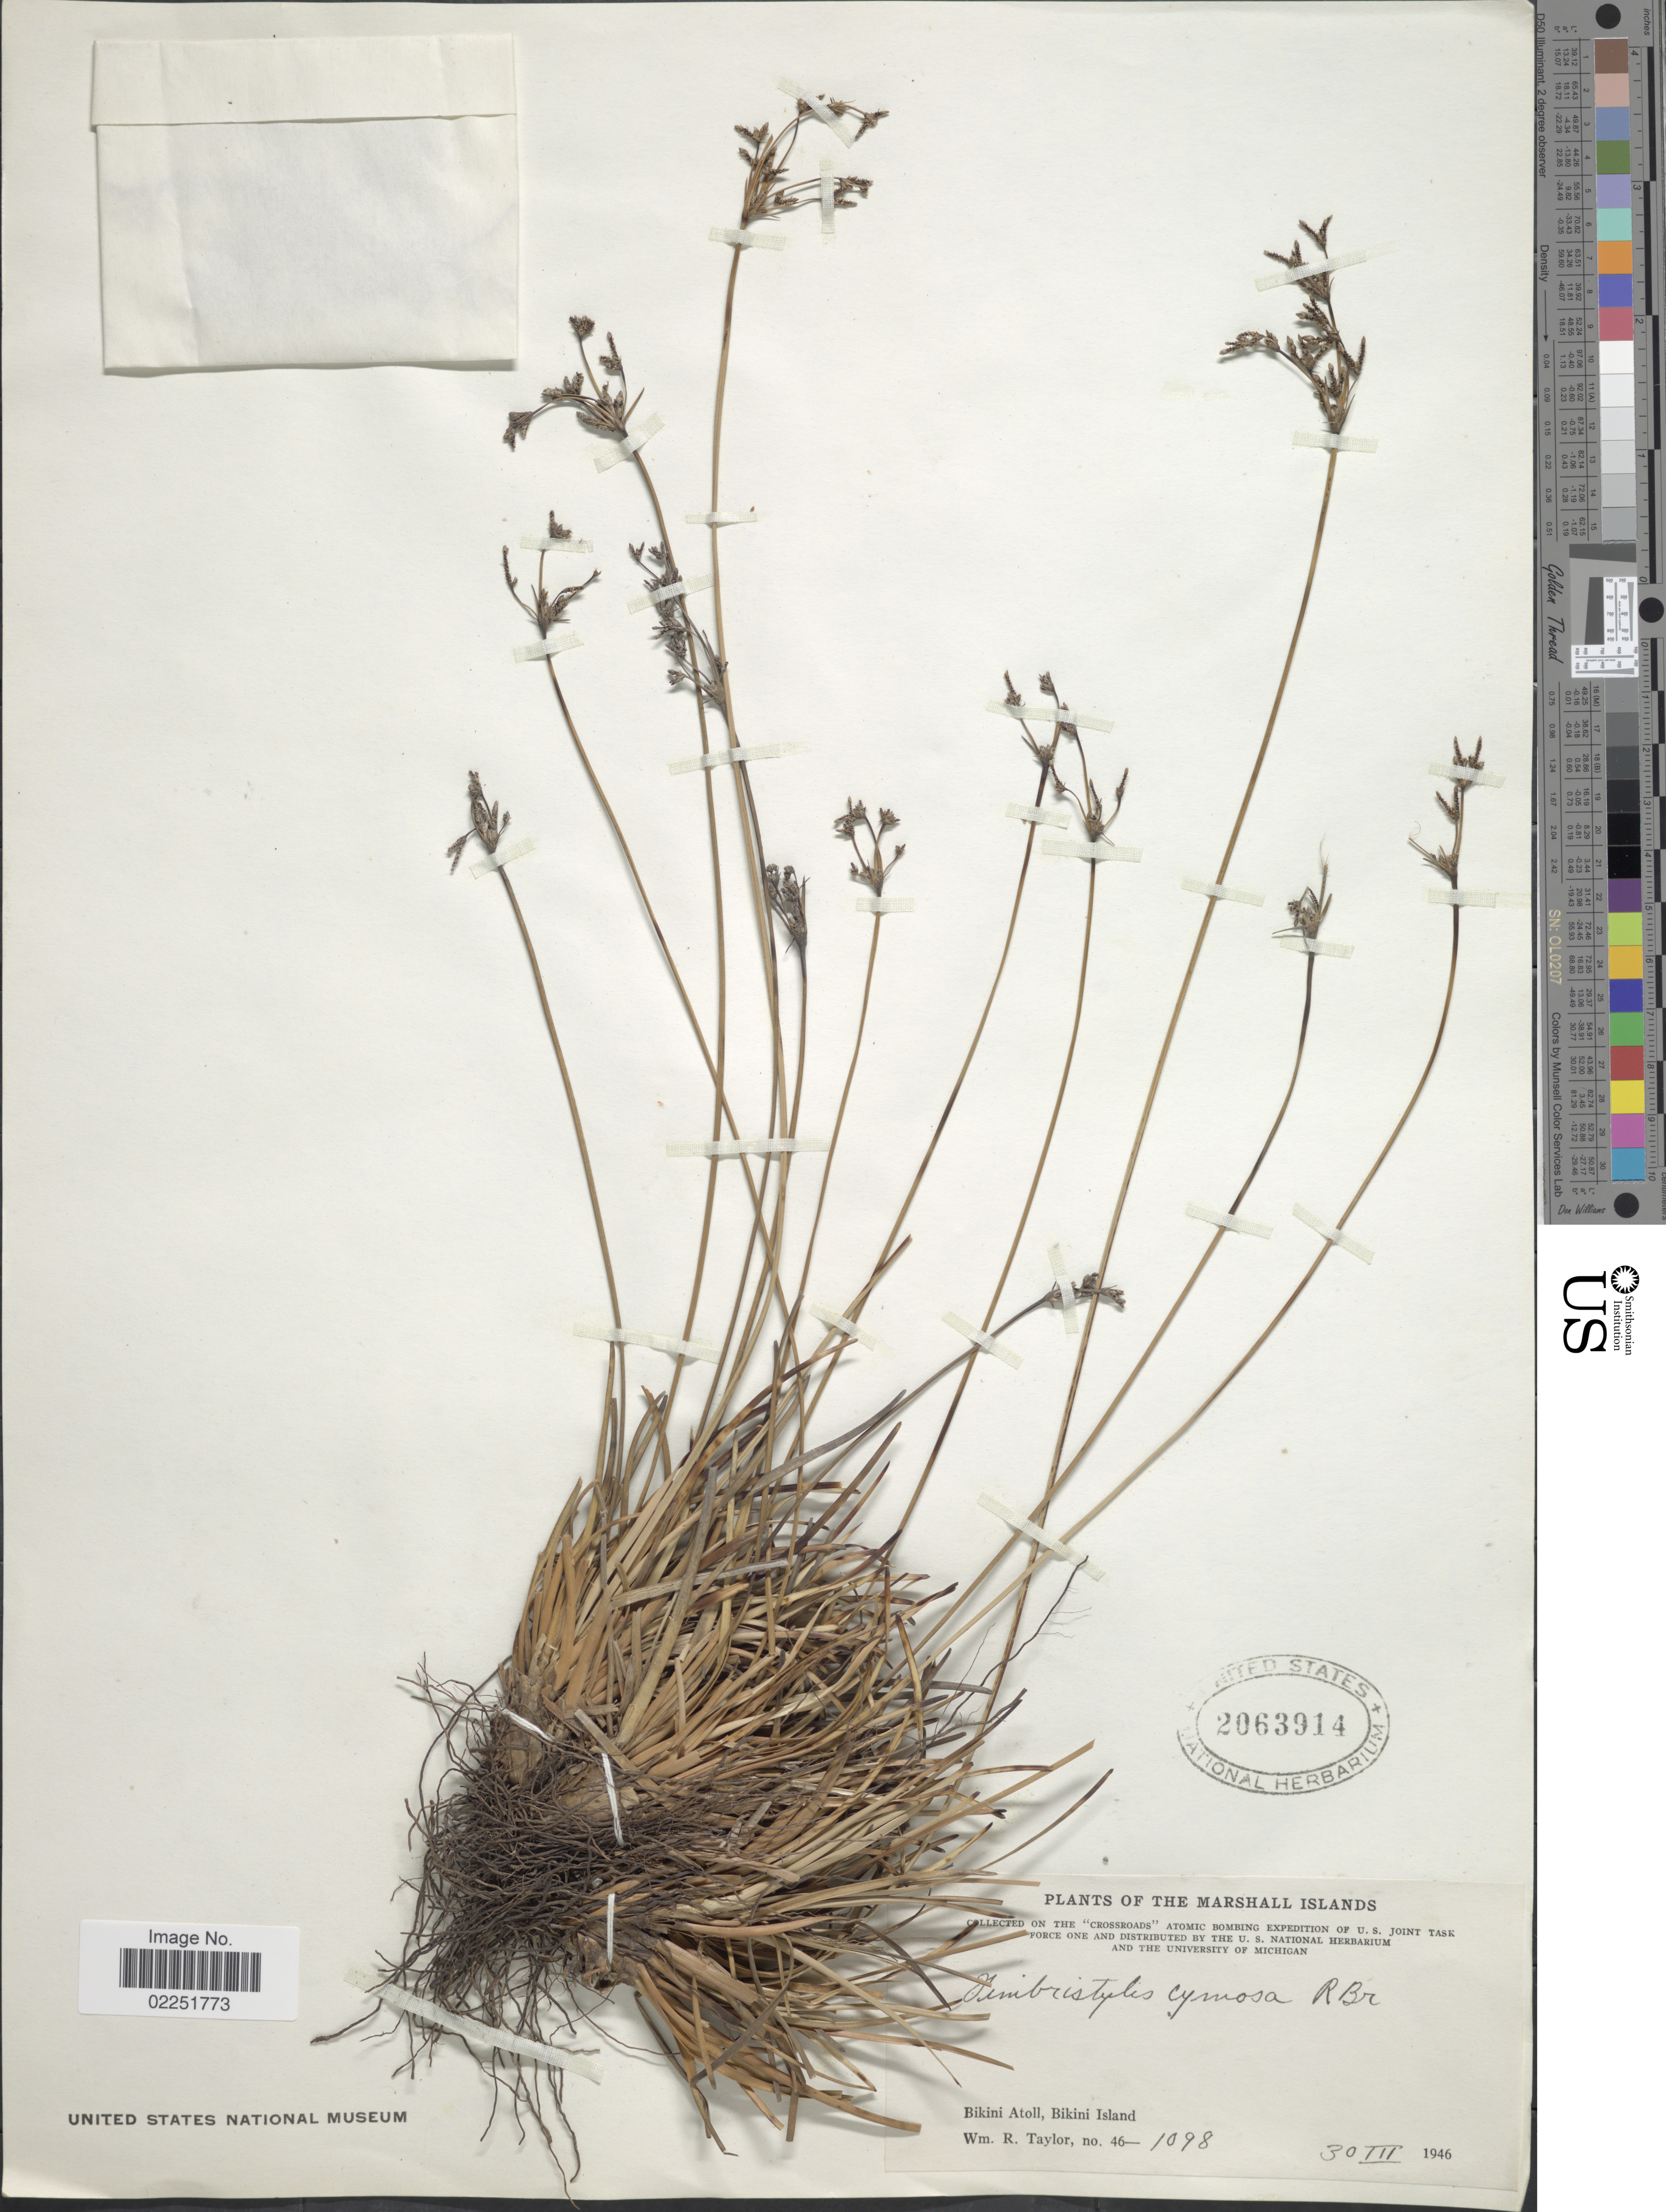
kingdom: Plantae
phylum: Tracheophyta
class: Liliopsida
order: Poales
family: Cyperaceae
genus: Fimbristylis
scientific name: Fimbristylis cymosa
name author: R. Br.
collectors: W. R. Taylor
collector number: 46-1098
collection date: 1946-03-30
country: Marshall Islands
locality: Bikini Atoll, Bikini Island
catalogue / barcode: US 2063914